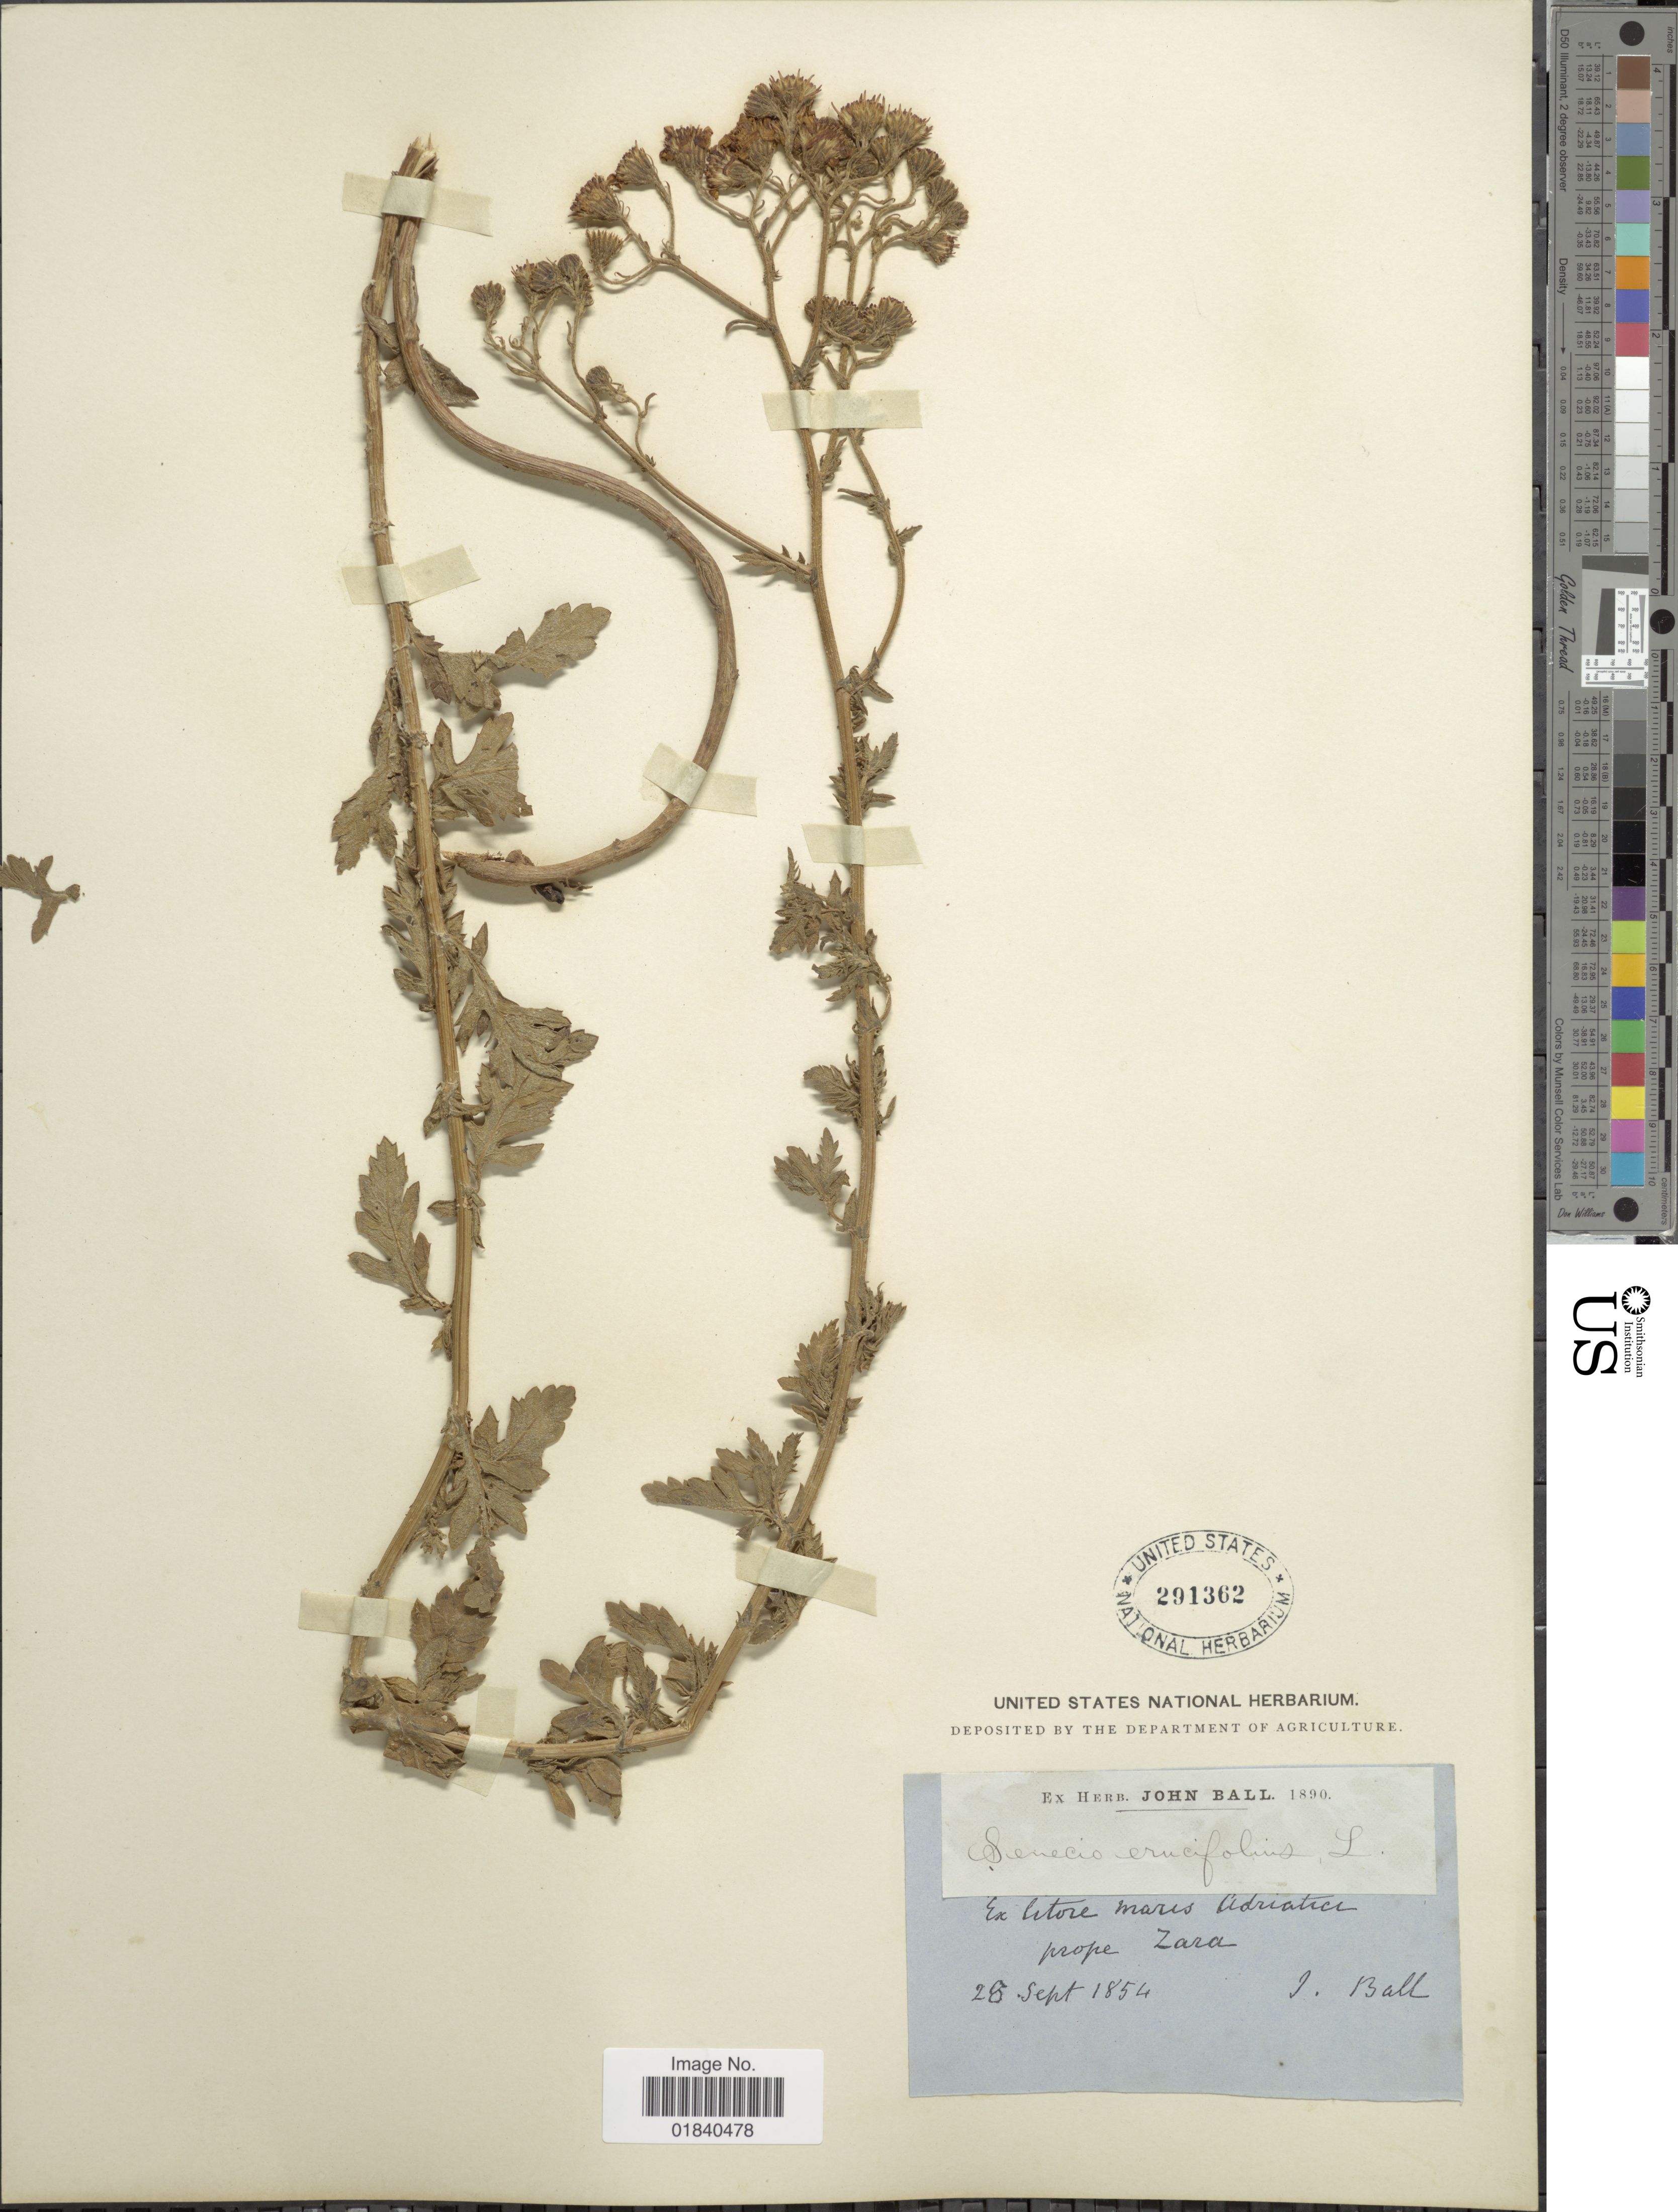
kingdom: Plantae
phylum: Tracheophyta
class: Magnoliopsida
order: Asterales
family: Asteraceae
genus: Jacobaea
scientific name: Jacobaea erucifolia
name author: (L.) G. Gaertn. et al.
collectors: J. Ball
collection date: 1854-09-28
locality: Prope Zara,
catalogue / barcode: US 291362